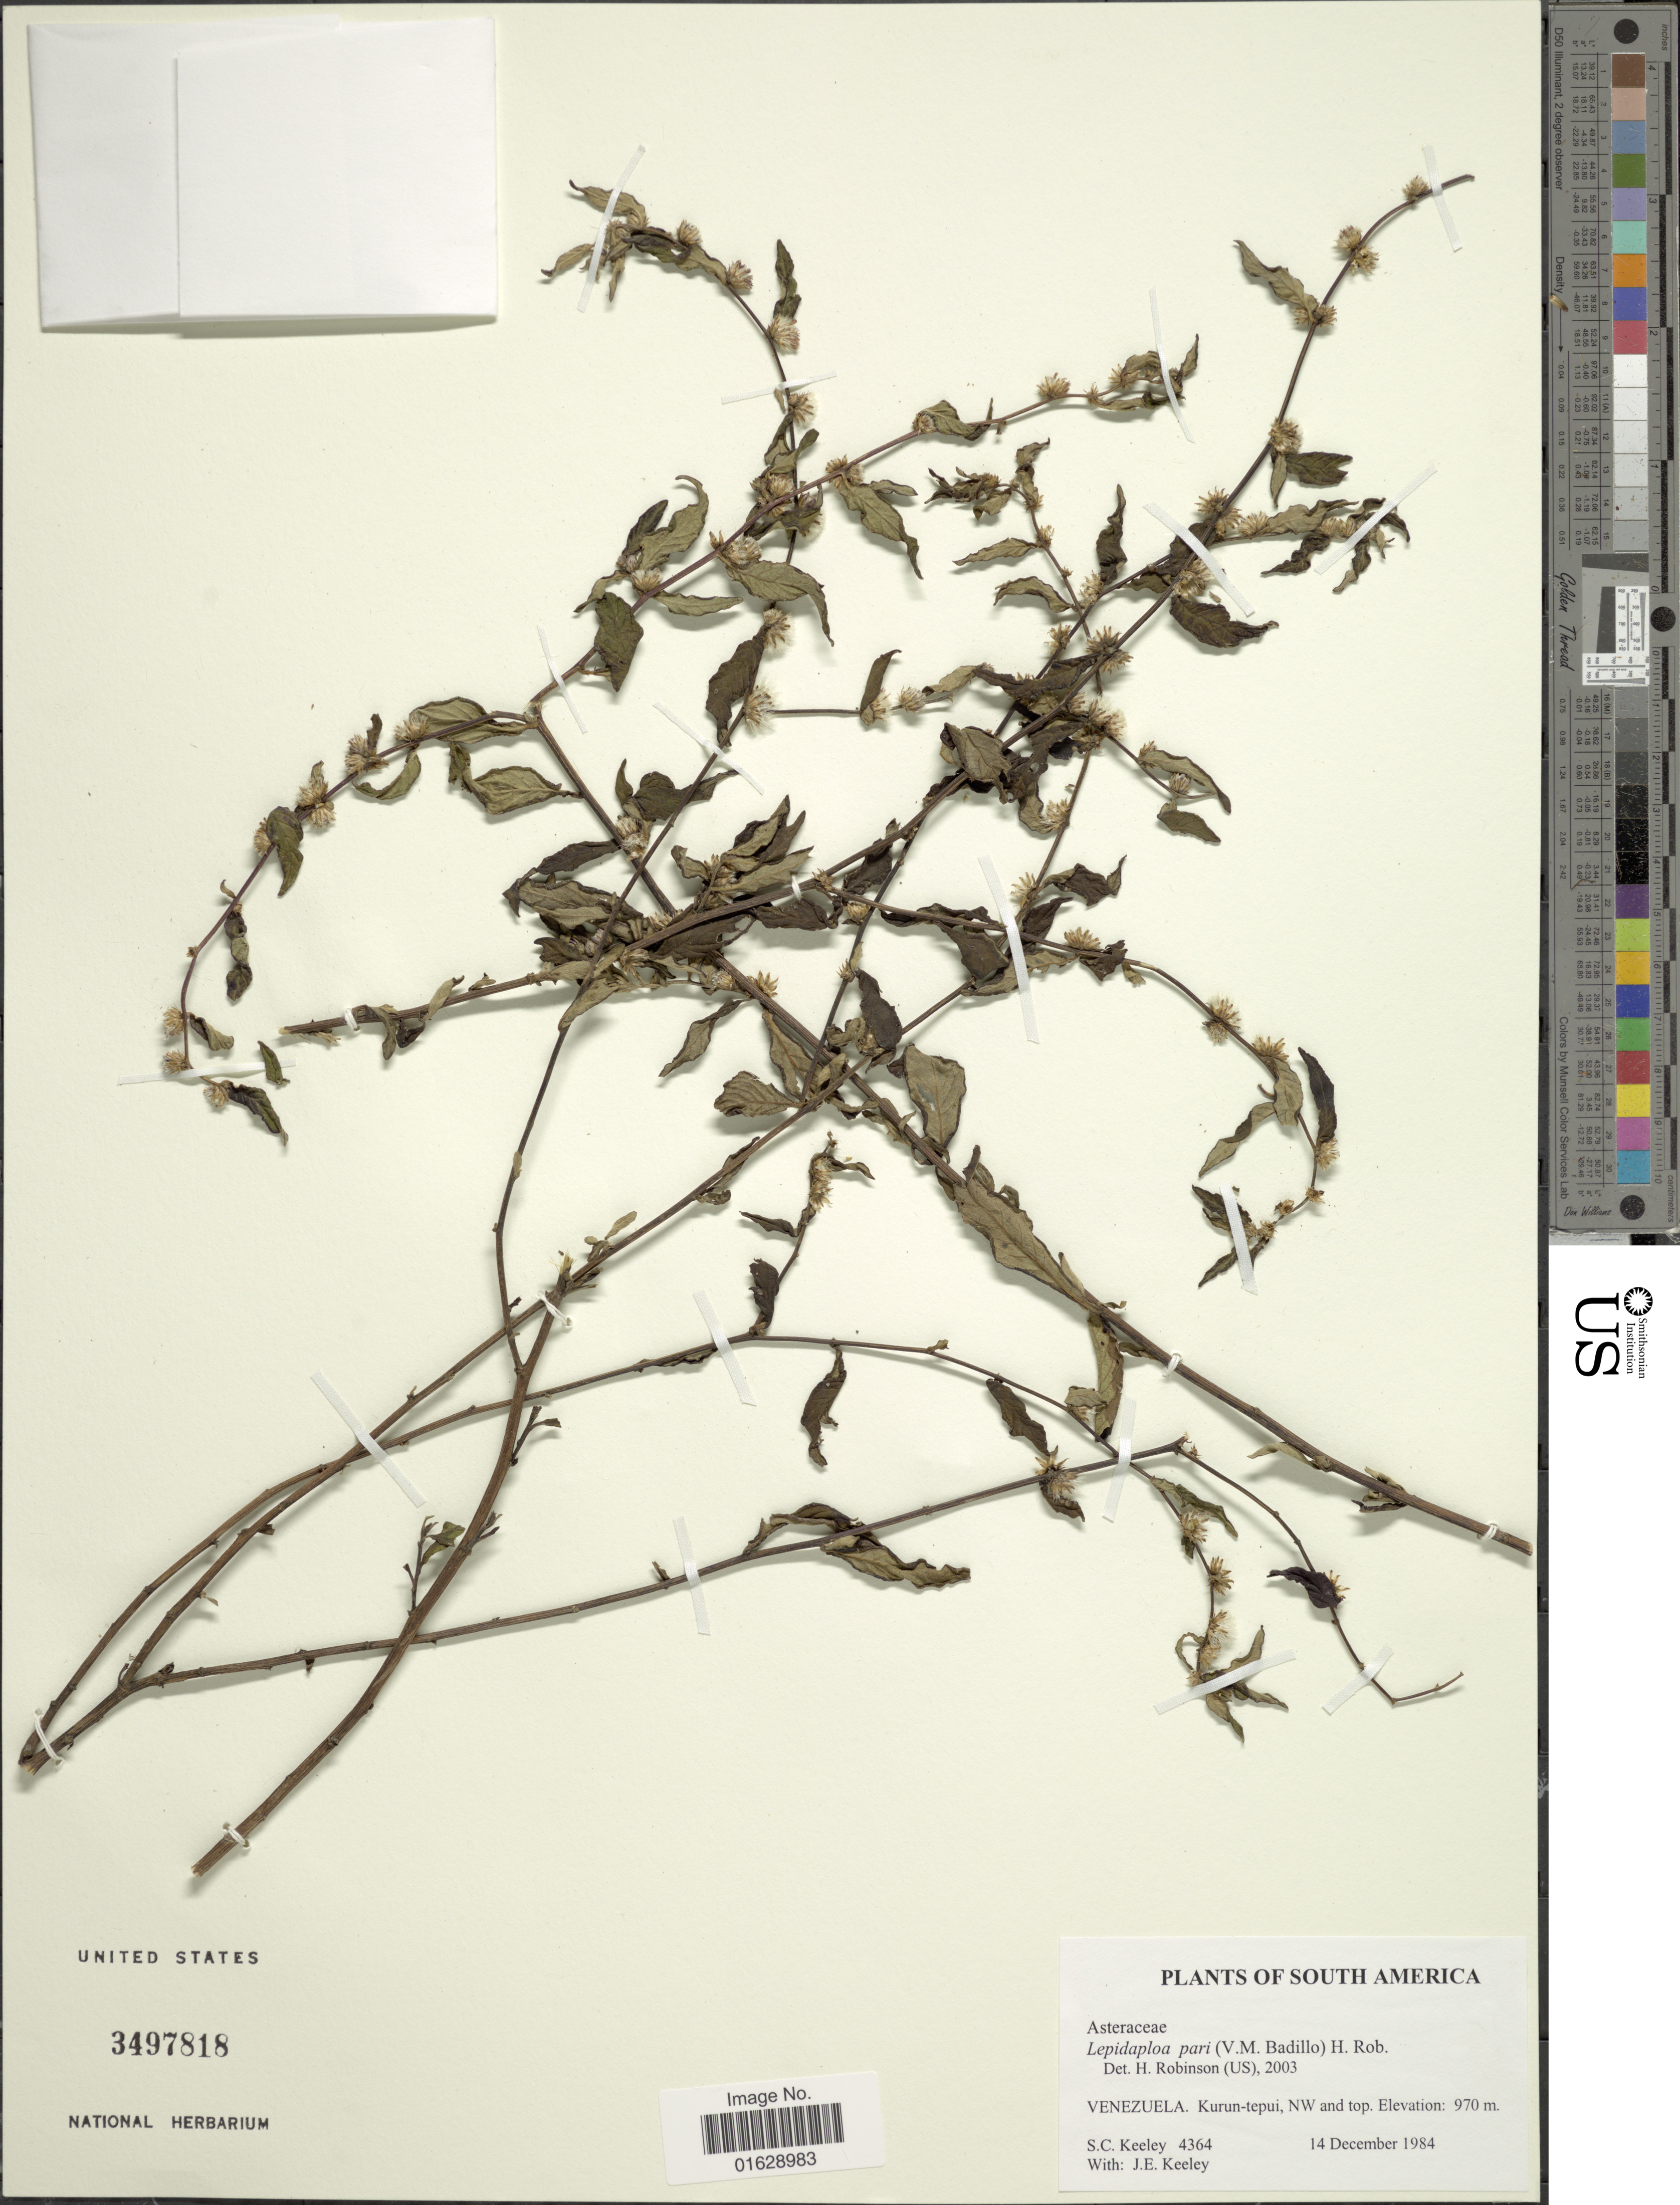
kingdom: Plantae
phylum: Tracheophyta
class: Magnoliopsida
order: Asterales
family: Asteraceae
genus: Lepidaploa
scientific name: Lepidaploa pari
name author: (V.M. Badillo) H. Rob.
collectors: S. C. Keeley & J. E. Keeley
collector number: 4364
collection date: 1984-12-14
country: Venezuela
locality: Kurun-tepui NW and top.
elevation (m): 970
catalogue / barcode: US 3497818